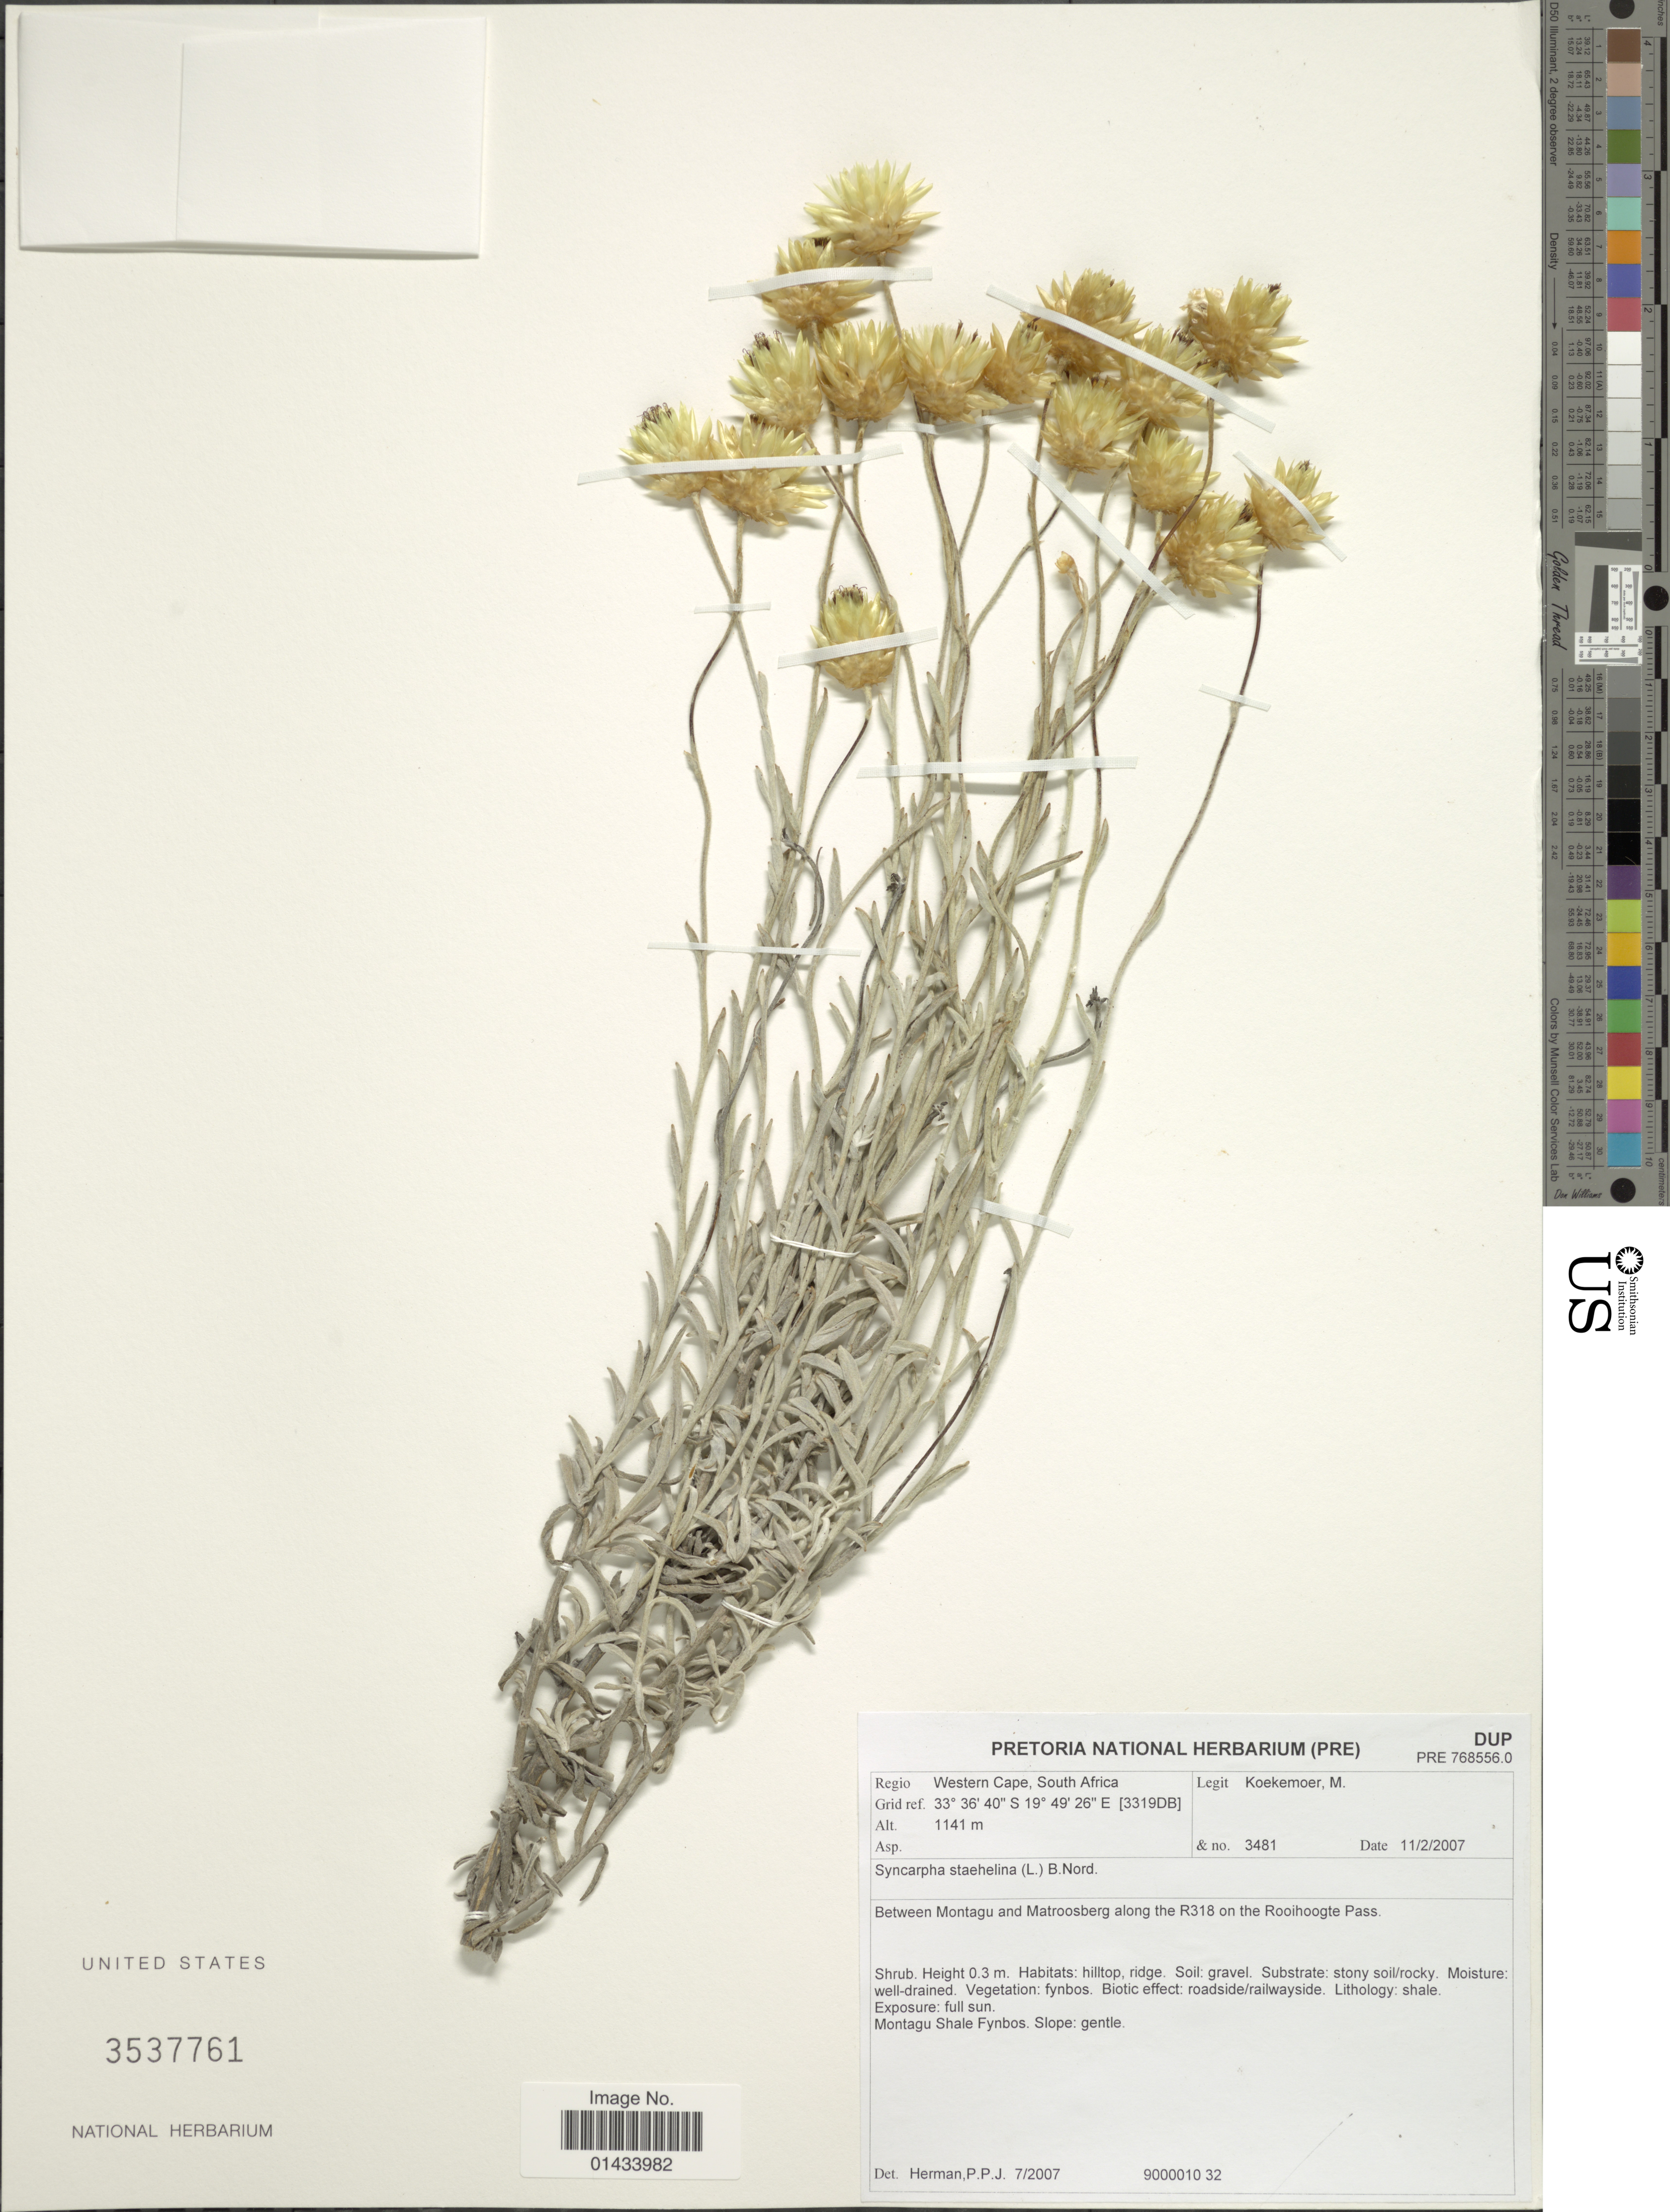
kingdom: Plantae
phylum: Tracheophyta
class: Magnoliopsida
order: Asterales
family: Asteraceae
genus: Syncarpha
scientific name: Syncarpha staehelina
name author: (L.) B. Nord.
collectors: M. Koekemoer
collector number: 3481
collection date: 2007-02-11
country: South Africa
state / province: Western Cape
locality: Between Montagu and Matroosberg along the R318 on the Rooihoogte Pass, Mantagu Dhale Fynbos, roadside/raiwailside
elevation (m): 1141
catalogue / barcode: US 3537761